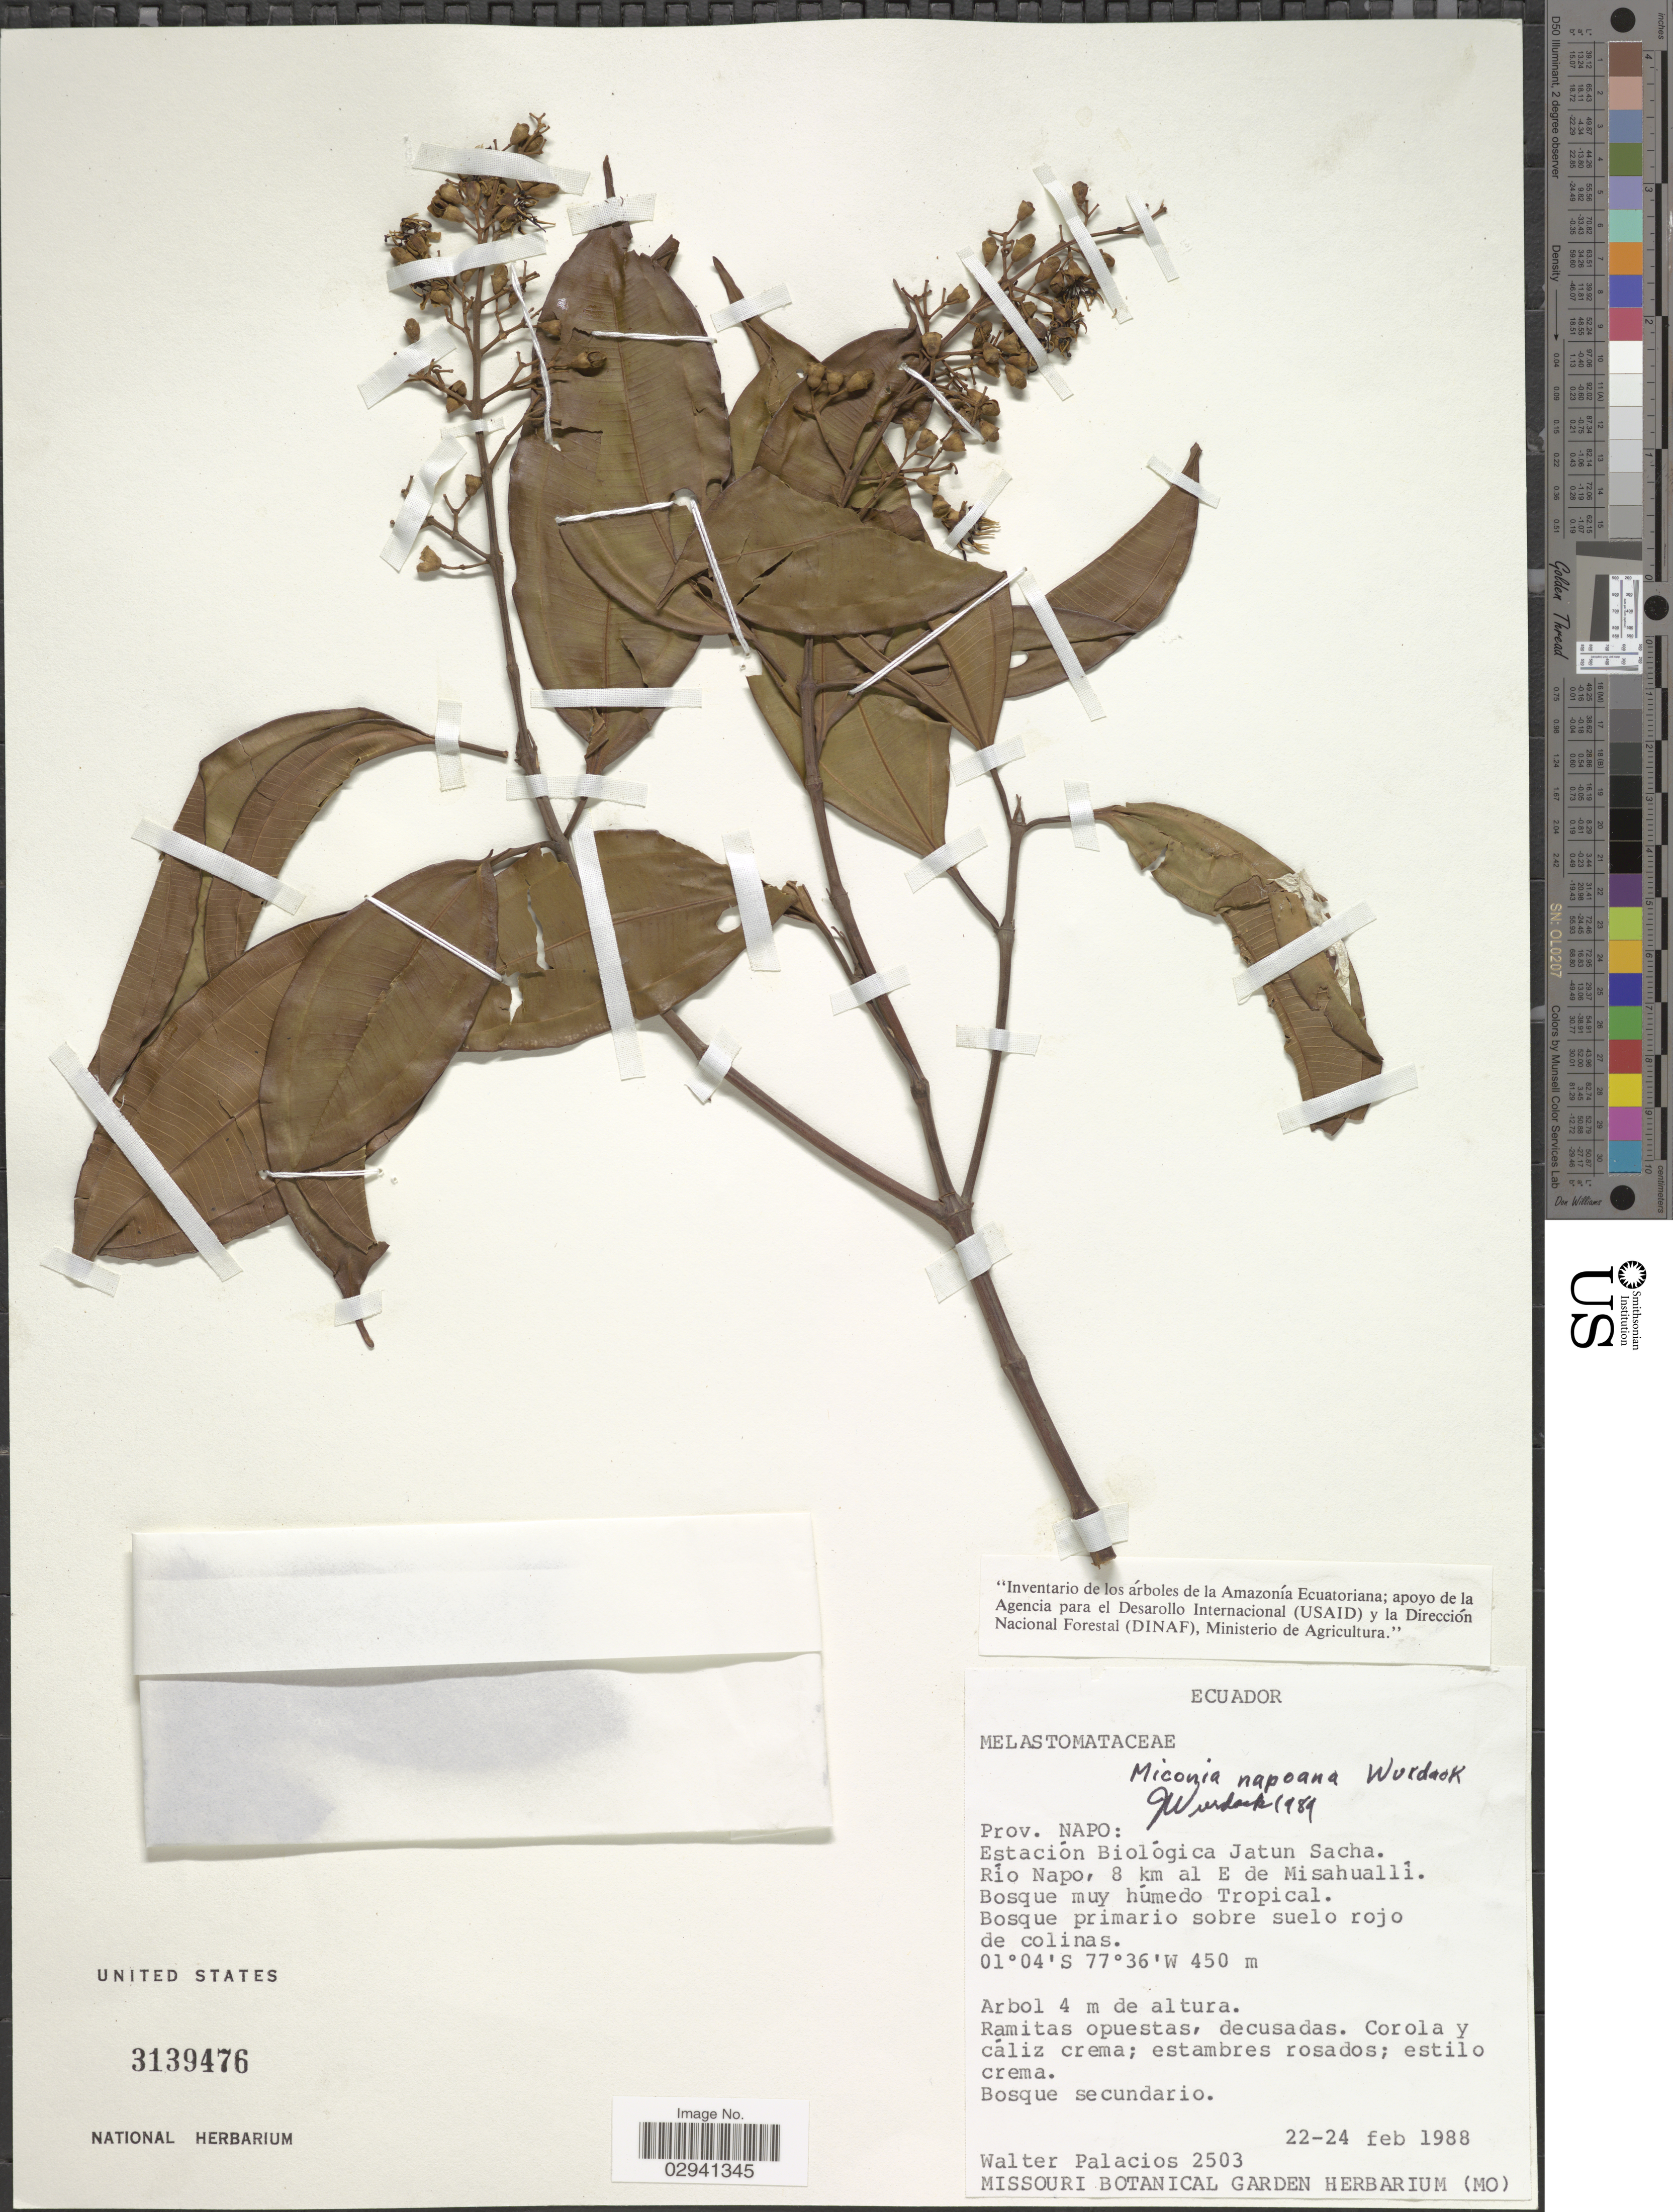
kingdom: Plantae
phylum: Tracheophyta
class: Magnoliopsida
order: Myrtales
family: Melastomataceae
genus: Miconia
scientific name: Miconia napoana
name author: Wurdack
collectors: W. Palacios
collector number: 2503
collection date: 1988-02-22/1988-02-24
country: Ecuador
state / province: Napo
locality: Estación Biológica Jatun Sacha, Río Napo, 8 km al E de Misahuallí, Bosque muy húmedo Tropical.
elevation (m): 450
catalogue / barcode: US 3139476